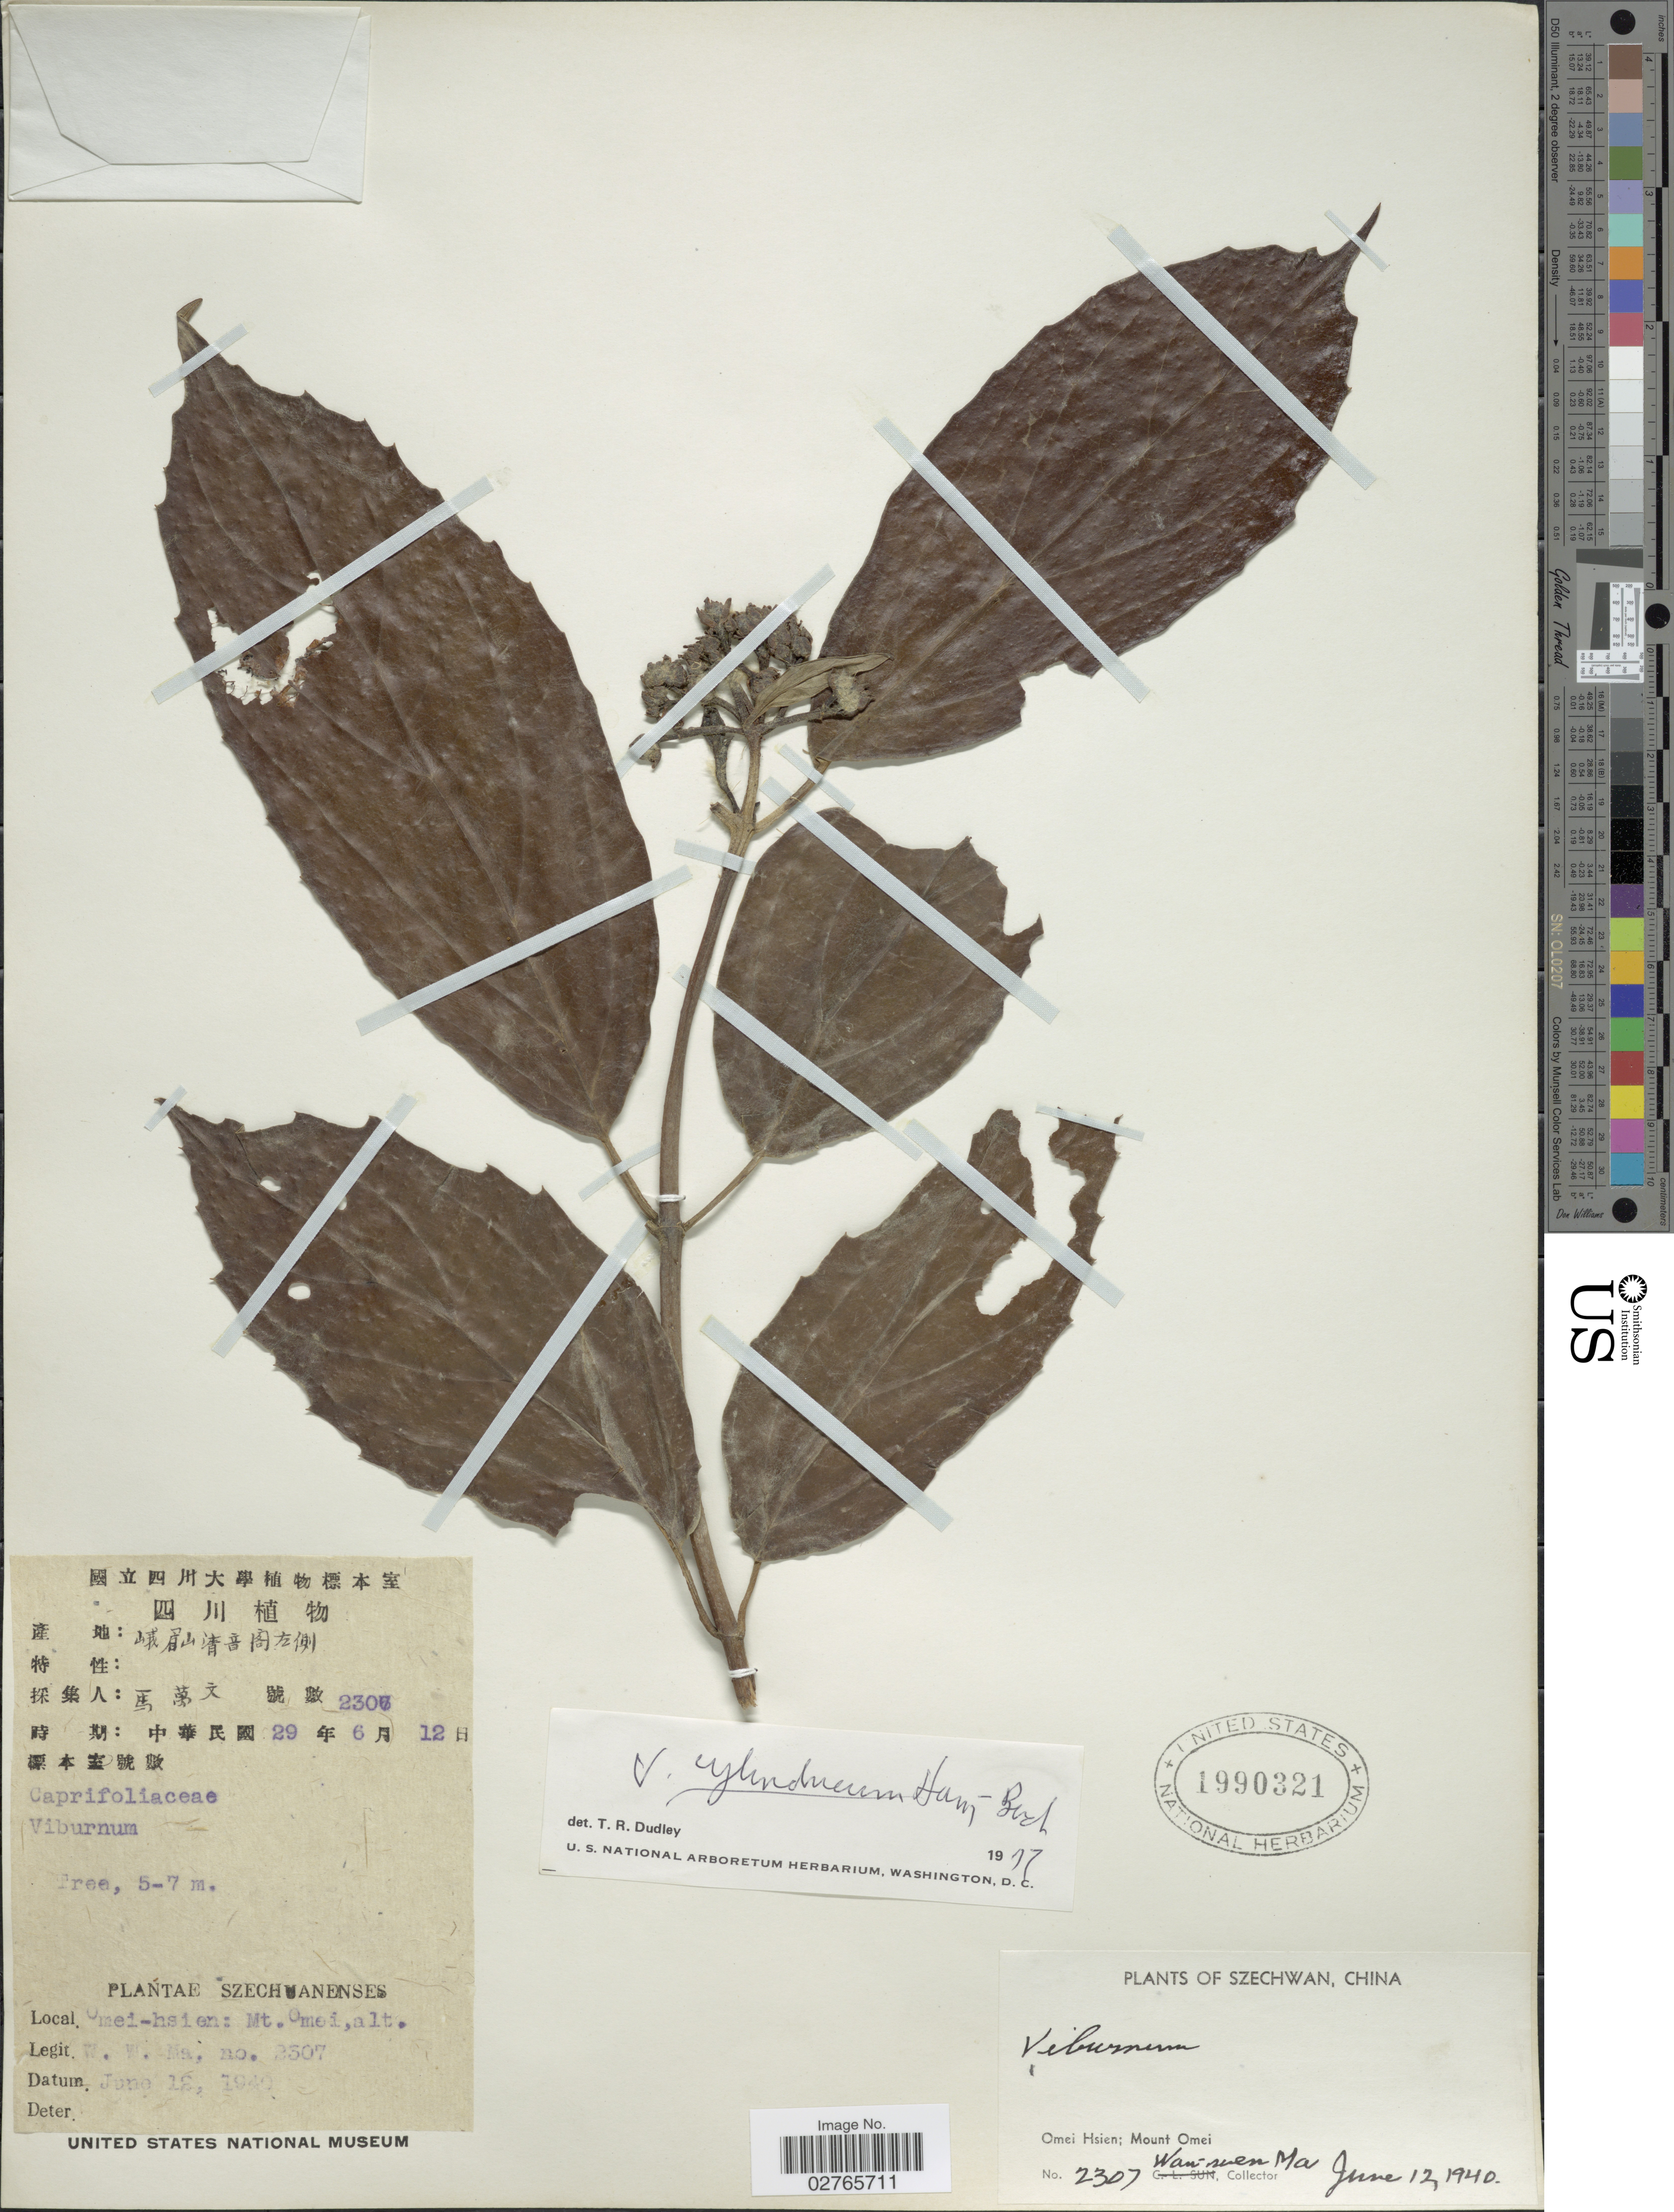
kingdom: Plantae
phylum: Tracheophyta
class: Magnoliopsida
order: Dipsacales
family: Viburnaceae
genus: Viburnum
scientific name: Viburnum cylindricum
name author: Buch.-Ham.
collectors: W. Ma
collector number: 2307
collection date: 1940-06-12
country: China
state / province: Sichuan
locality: Szechuanenses, Omei Hsien; Mount Omei.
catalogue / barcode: US 1990321